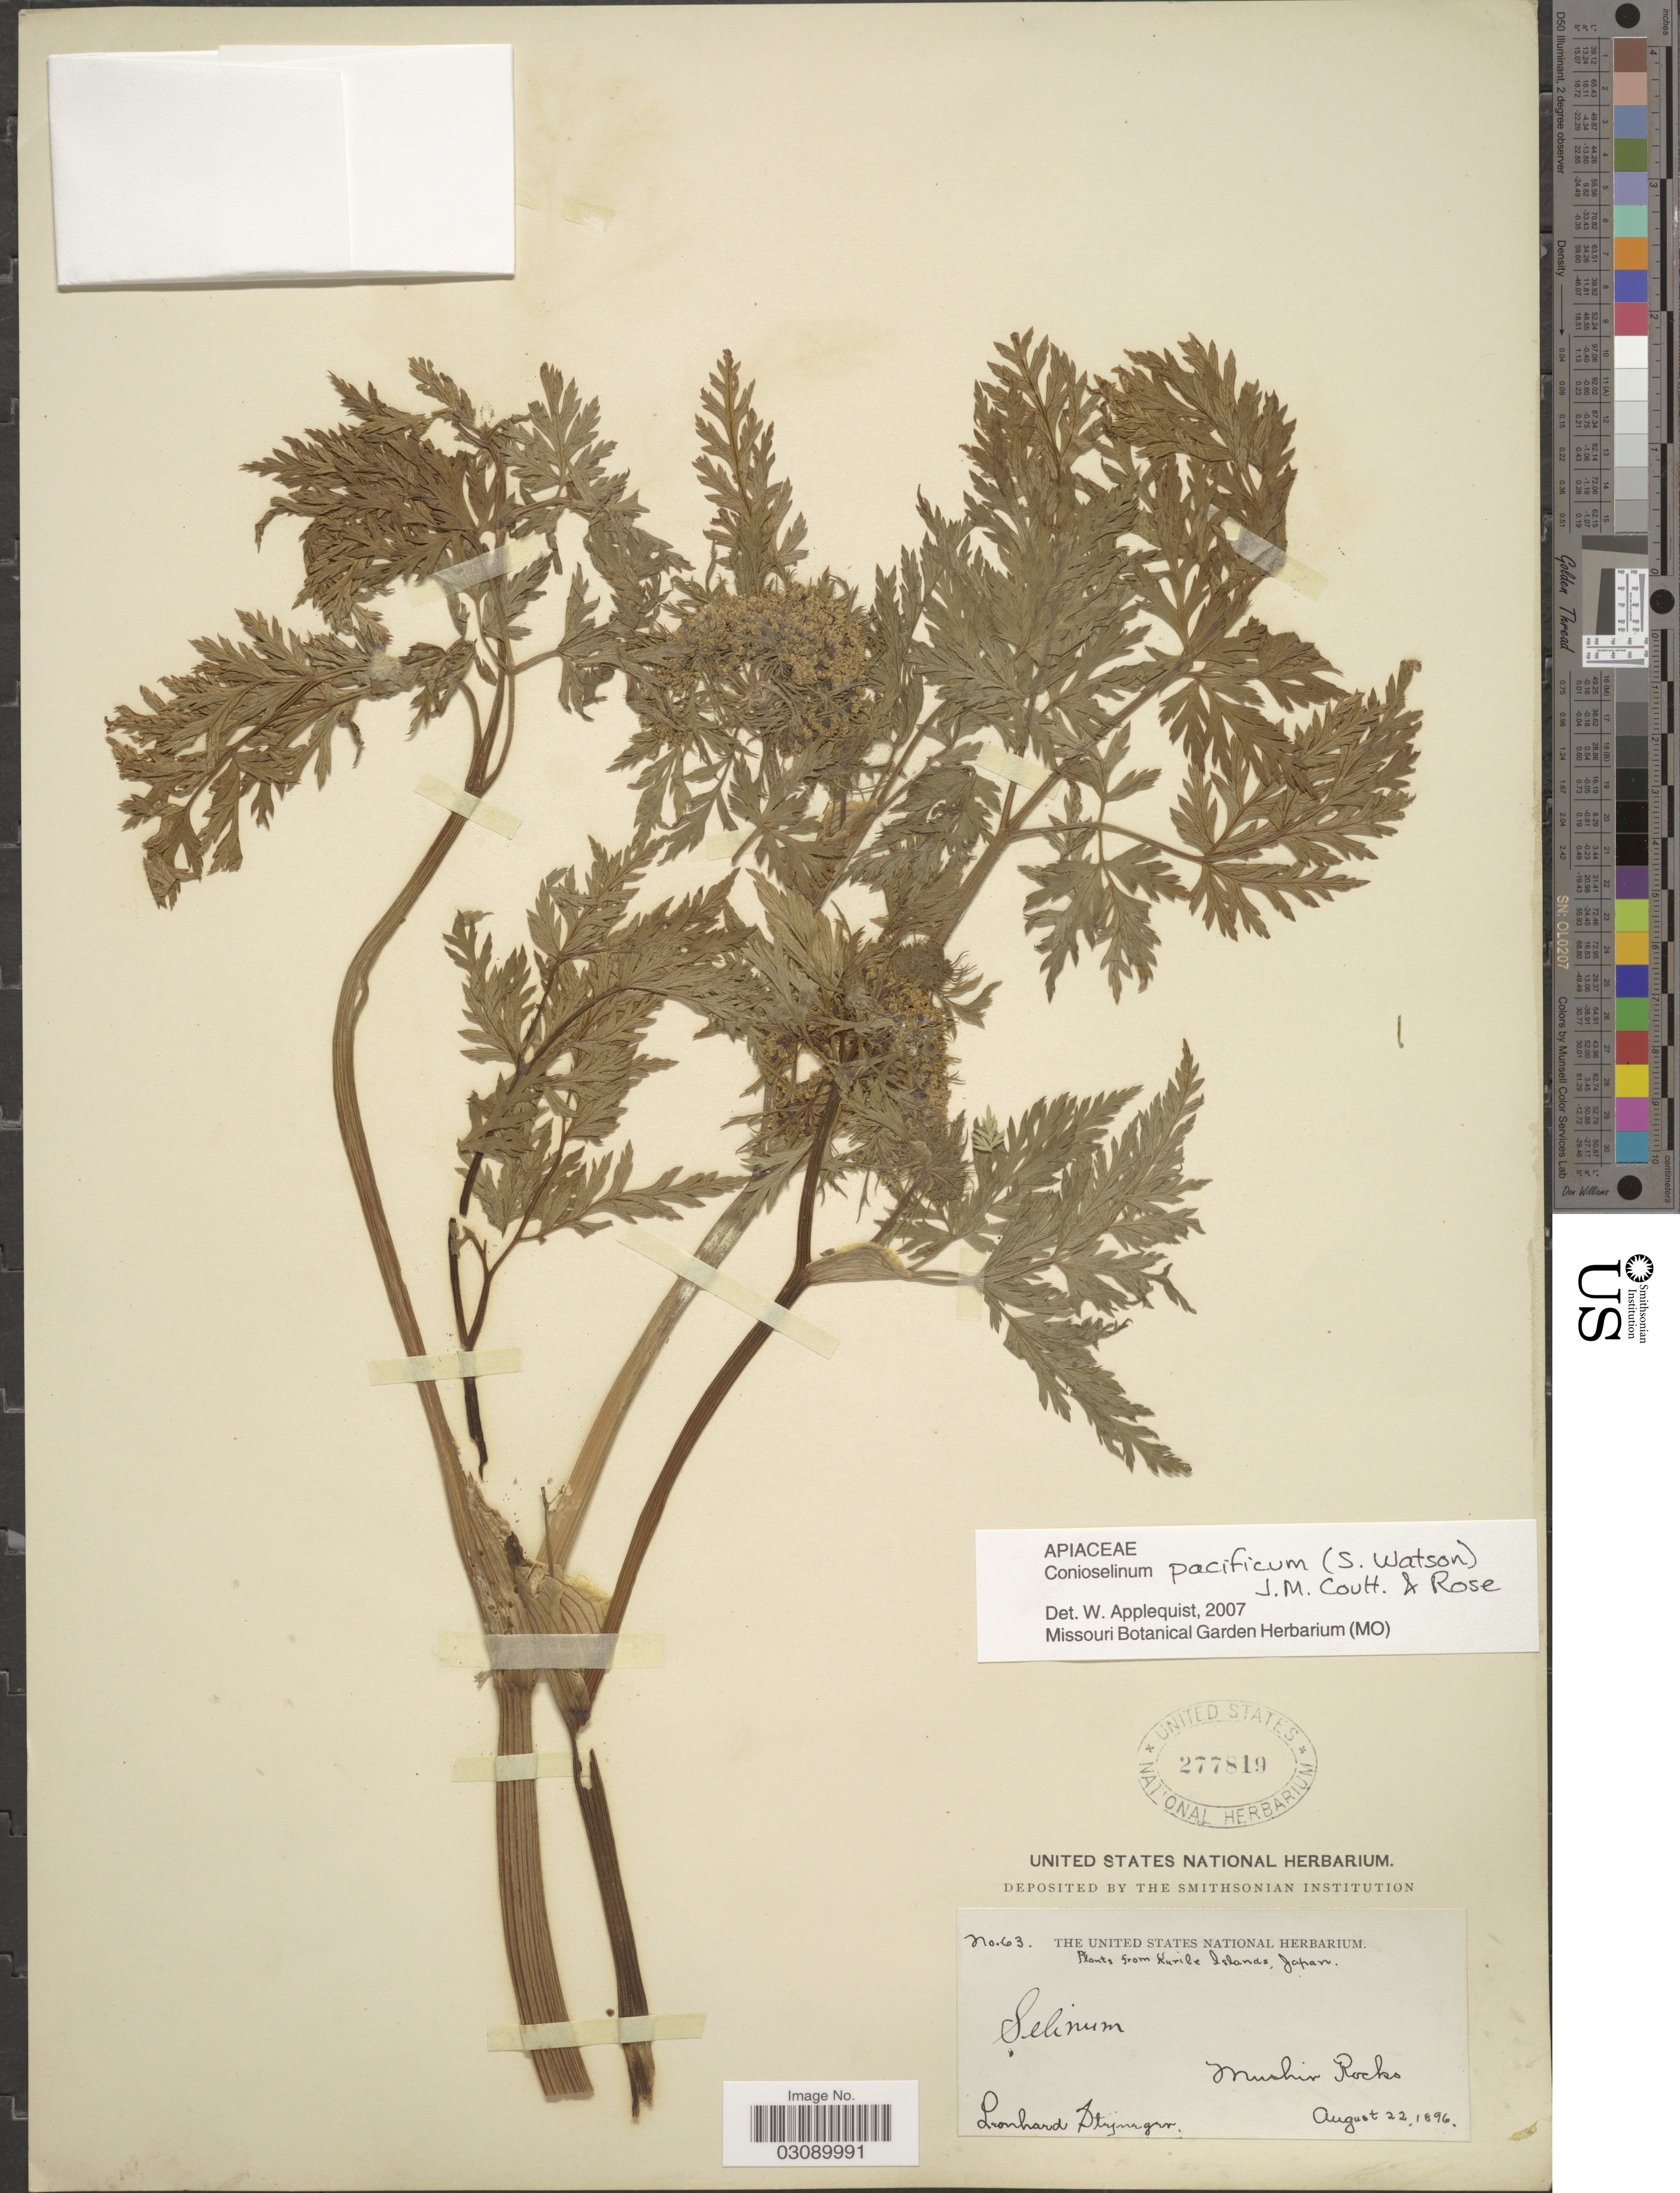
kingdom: Plantae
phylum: Tracheophyta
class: Magnoliopsida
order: Apiales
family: Apiaceae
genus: Conioselinum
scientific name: Conioselinum pacificum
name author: (S. Watson) J.M. Coult. & Rose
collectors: L. Stejneger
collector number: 63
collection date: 1896-08-22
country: Russian Federation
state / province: Sakhalin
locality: Kurile Islands, Mushir Rocks.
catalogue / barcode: US 277819